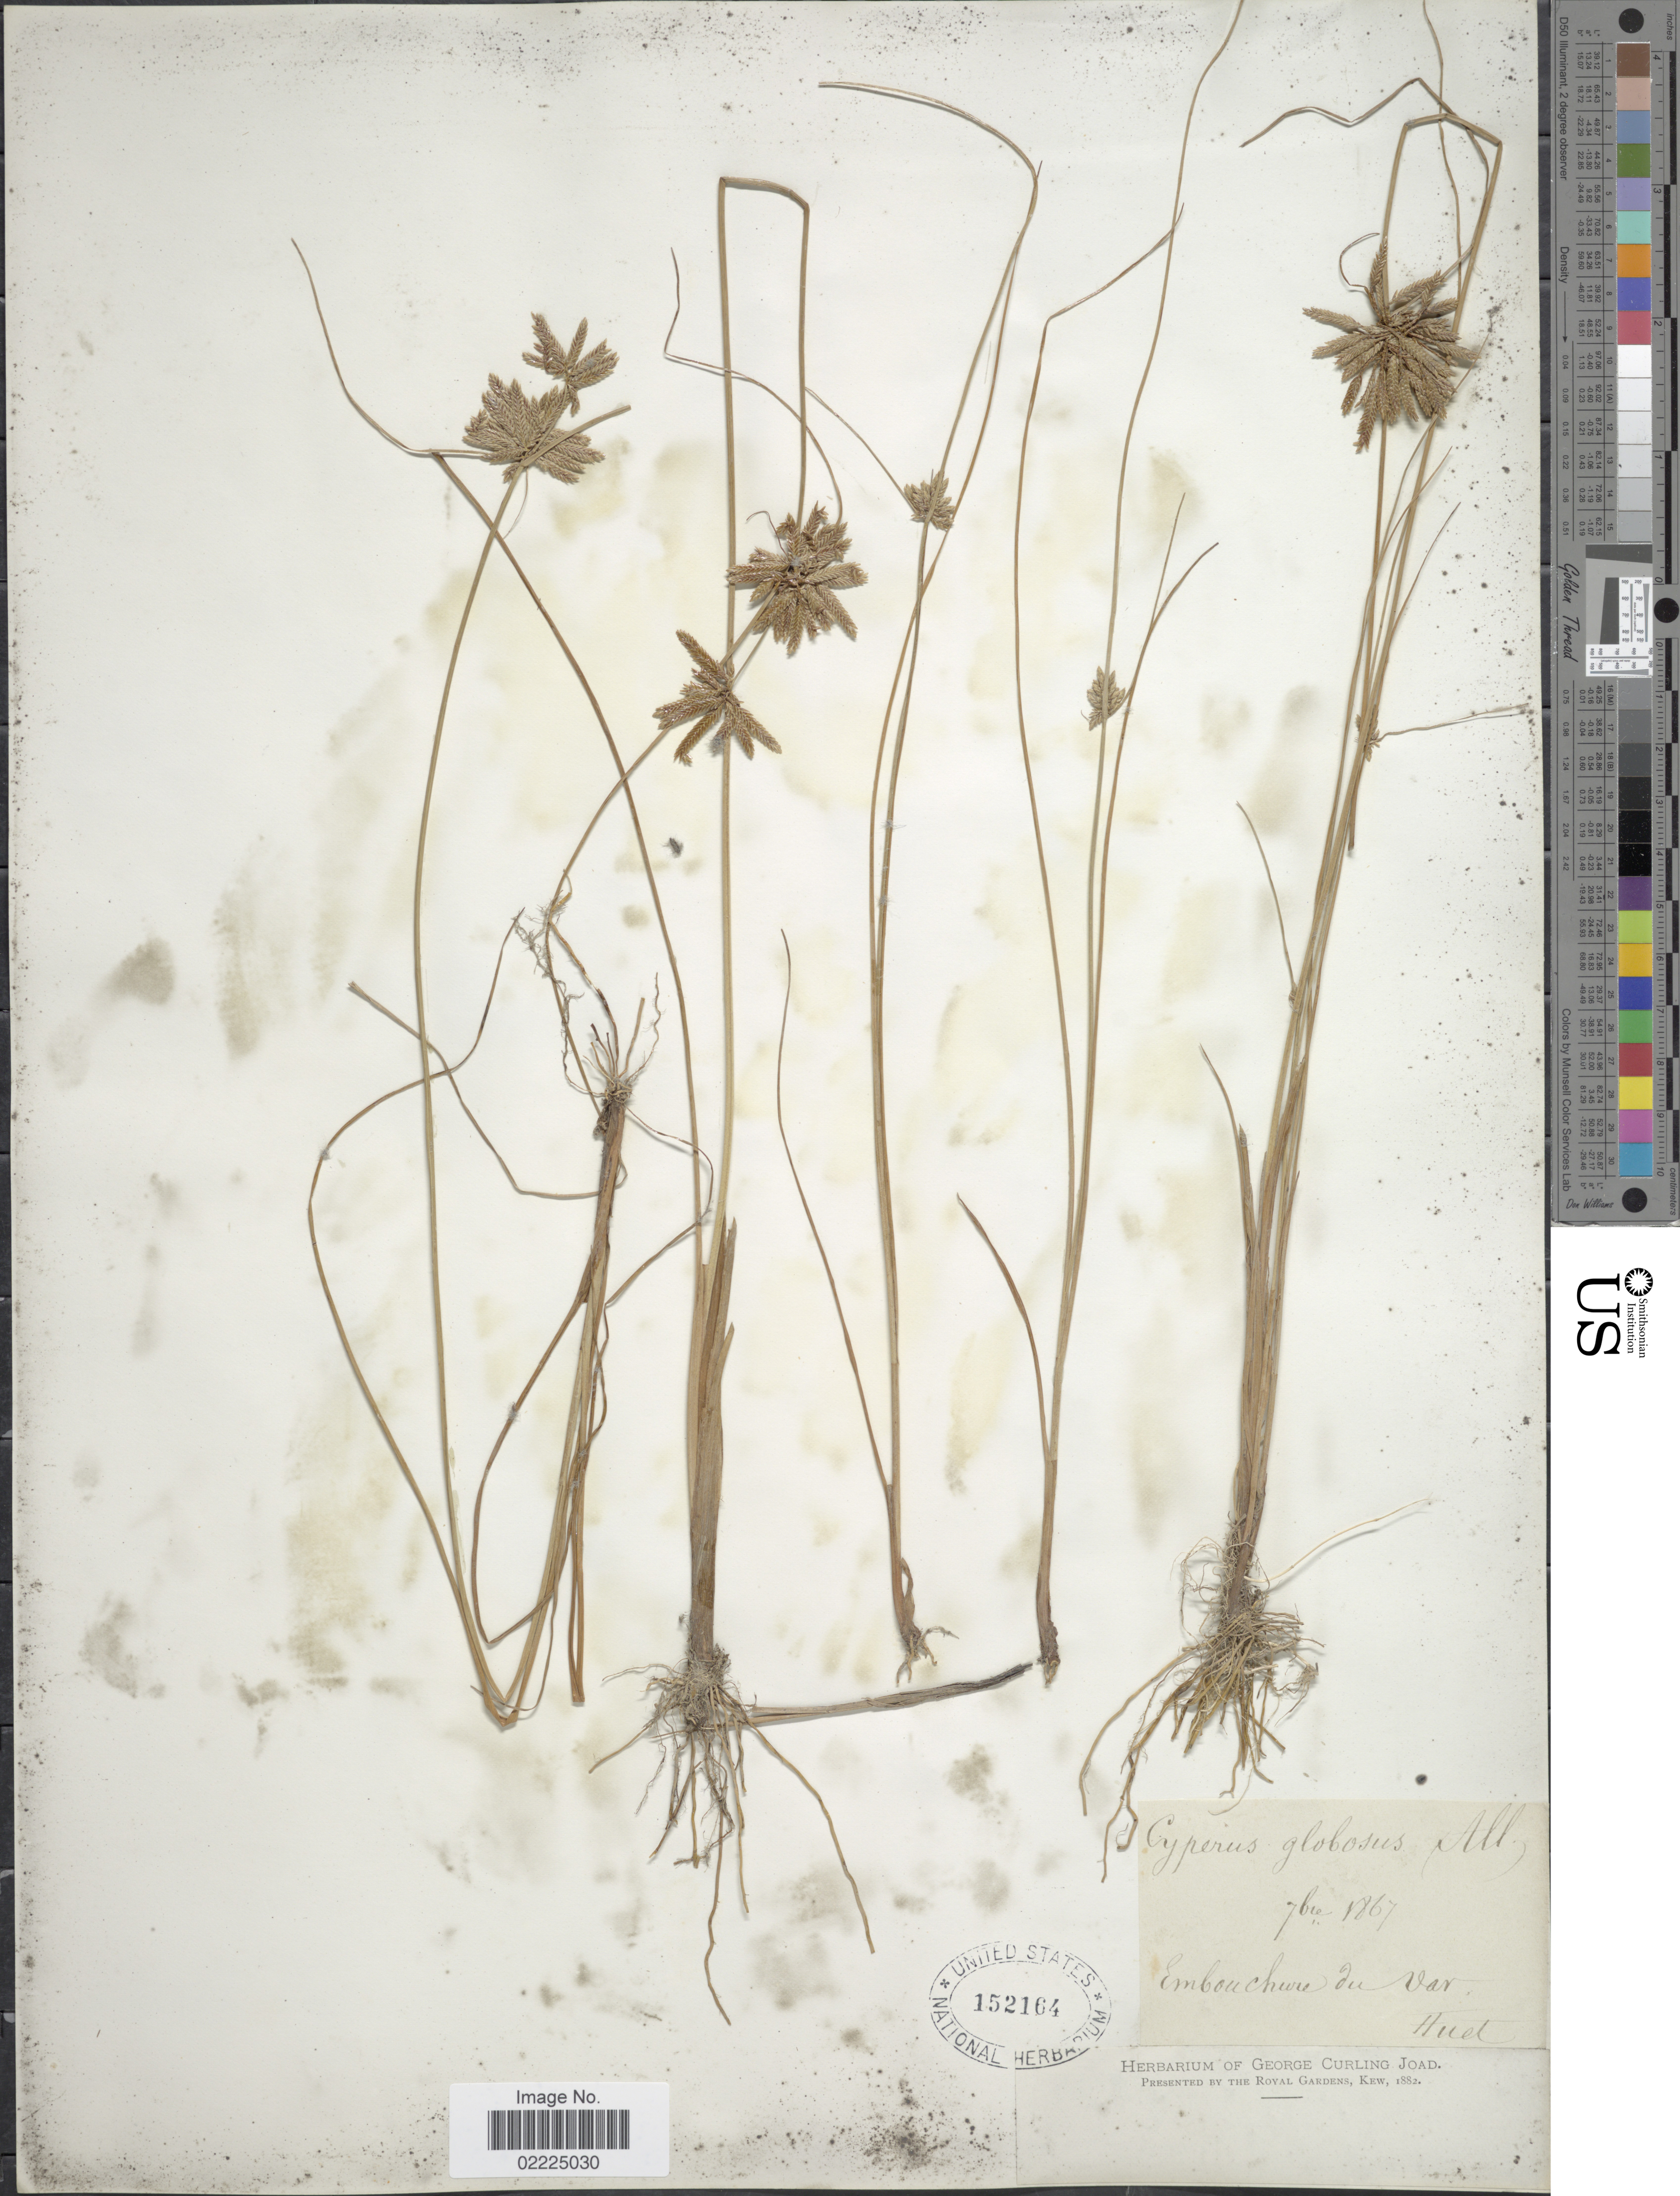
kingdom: Plantae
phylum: Tracheophyta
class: Liliopsida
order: Poales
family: Cyperaceae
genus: Cyperus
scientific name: Cyperus flavidus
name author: Retz.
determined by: Strong, Mark T., (BOT), Smithsonian Institution - National Museum of Natural History (UNITED STATES)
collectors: -. Huet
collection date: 1867-09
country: France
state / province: Provence-Alpes-Côte d'Azur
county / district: Var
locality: Embouchure du Var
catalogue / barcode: US 152164